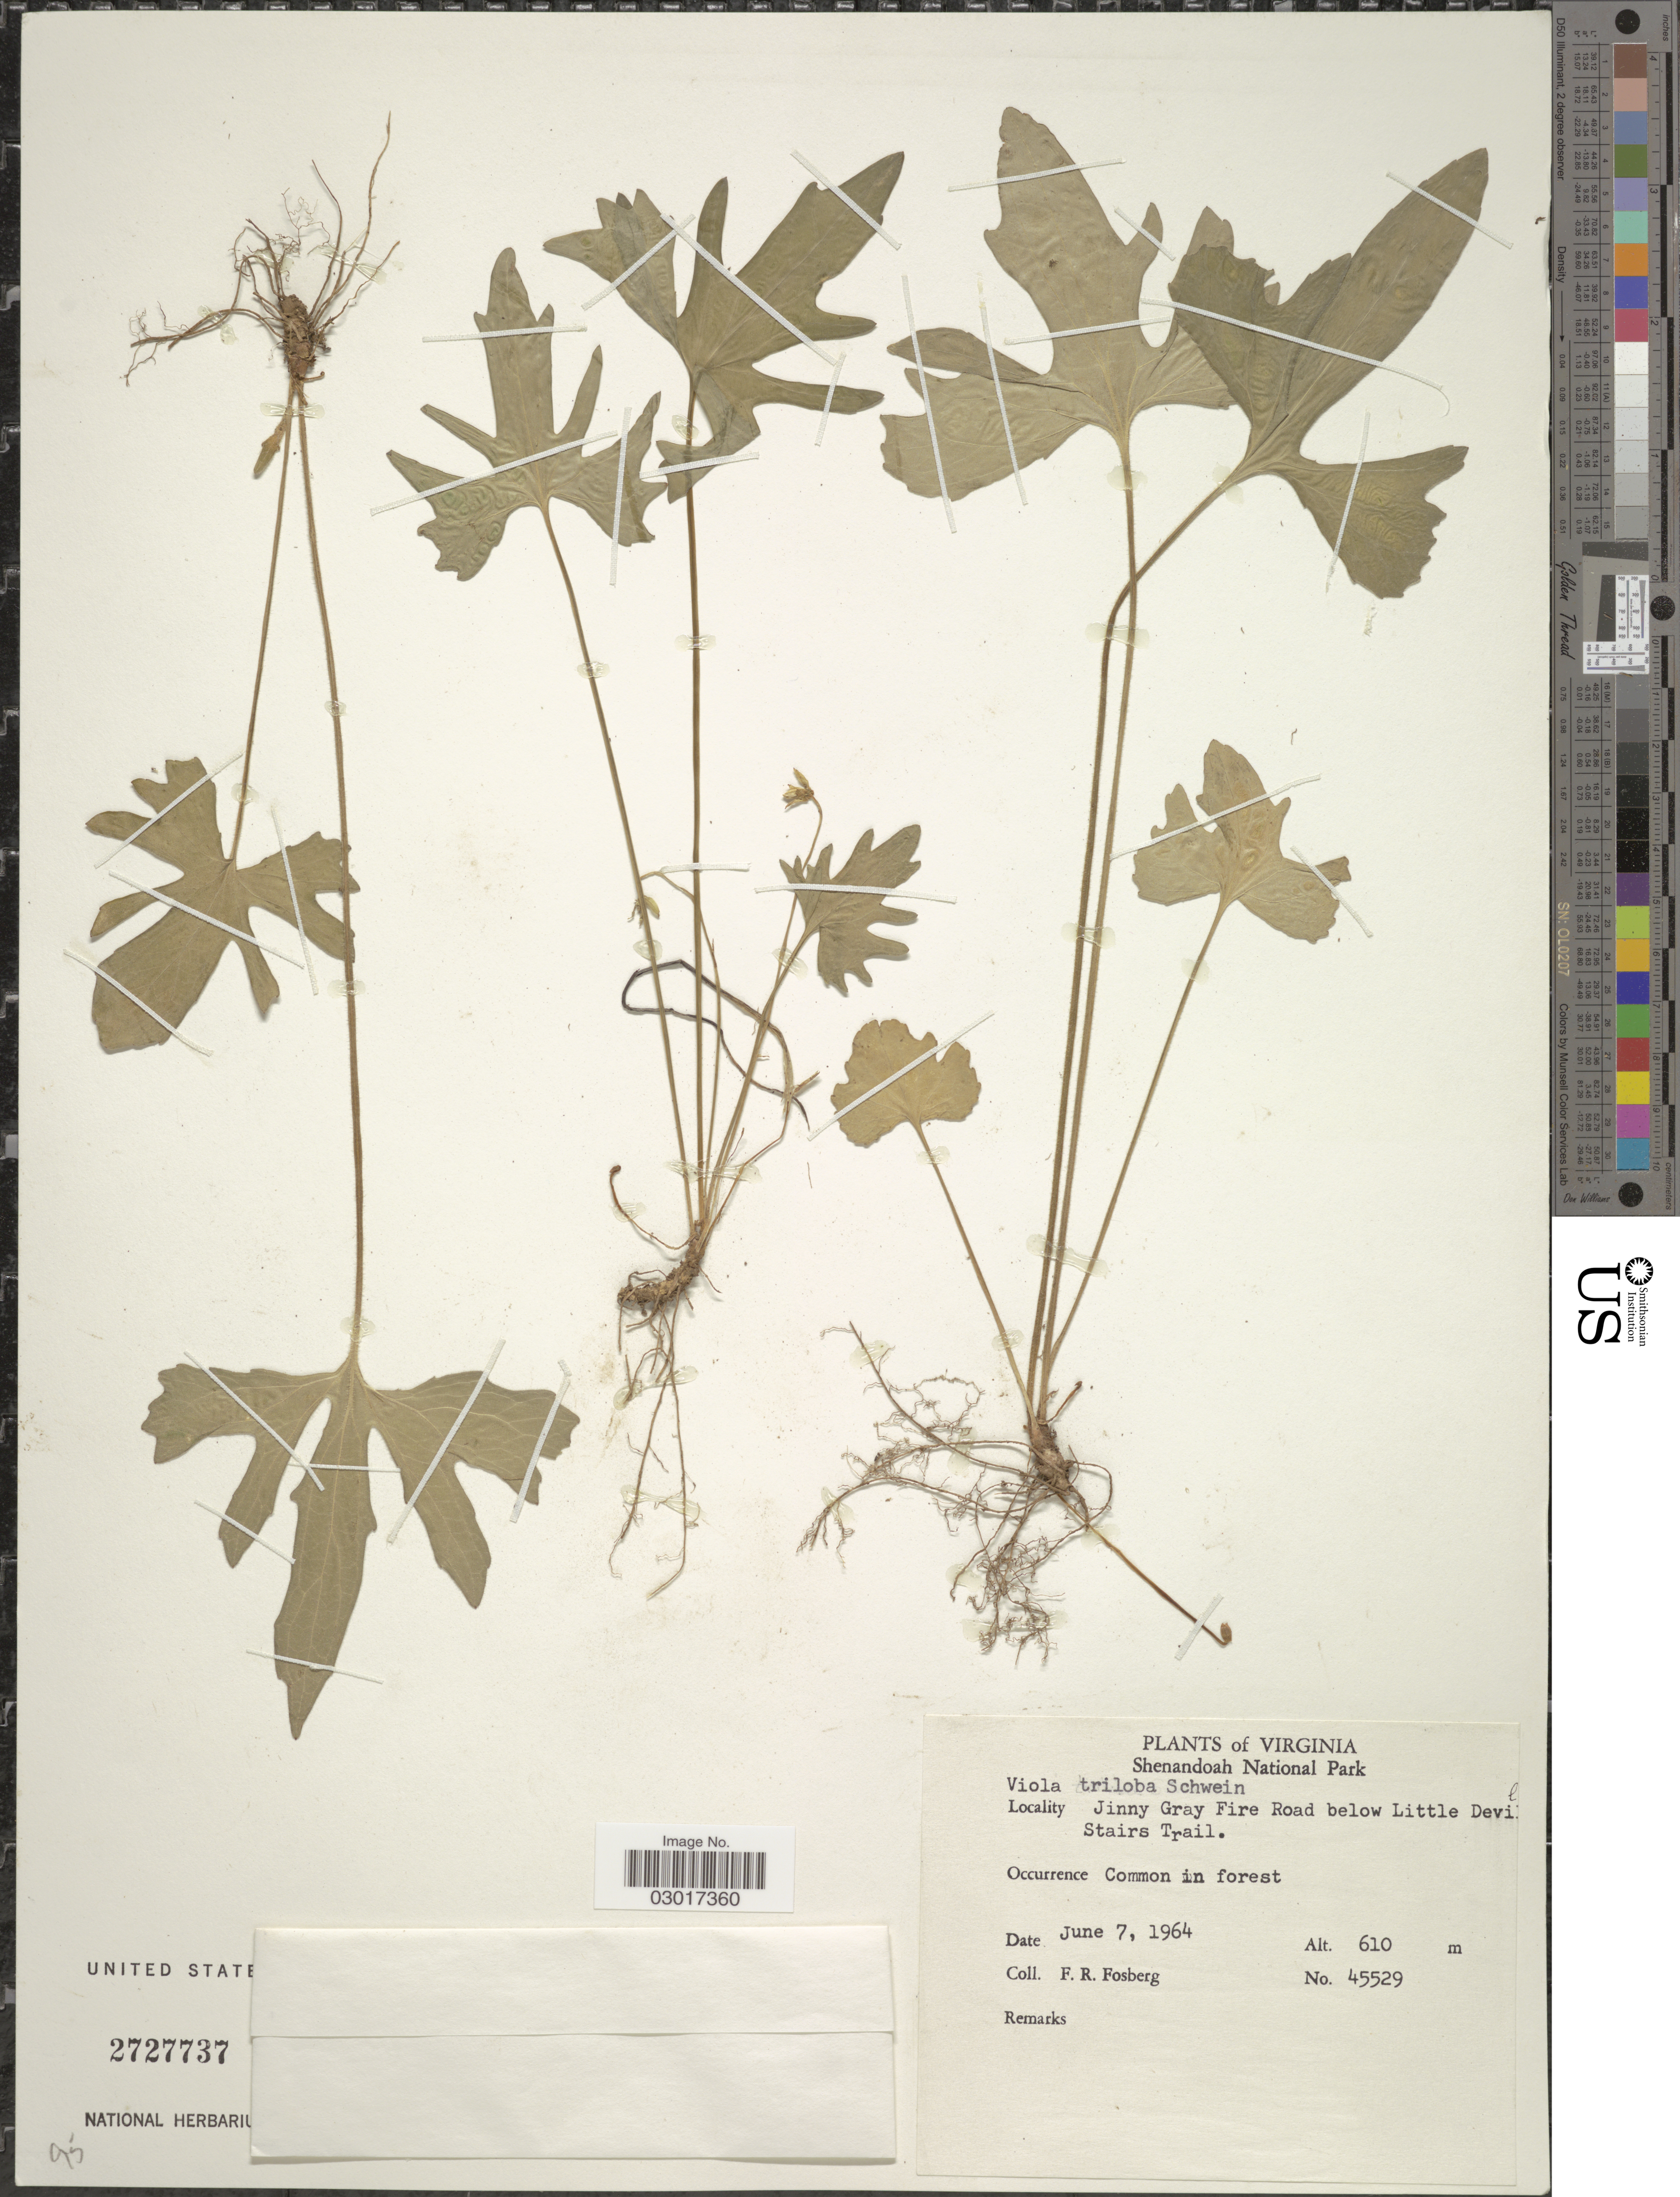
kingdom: Plantae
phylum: Tracheophyta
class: Magnoliopsida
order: Malpighiales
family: Violaceae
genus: Viola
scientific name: Viola triloba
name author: Schwein.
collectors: F. R. Fosberg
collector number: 45529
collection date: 1964-06-07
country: United States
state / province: Virginia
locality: Shenandoah National Park, Jinny Gray Fire Road below Little Devil Stairs Trail.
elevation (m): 610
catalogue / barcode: US 2727737